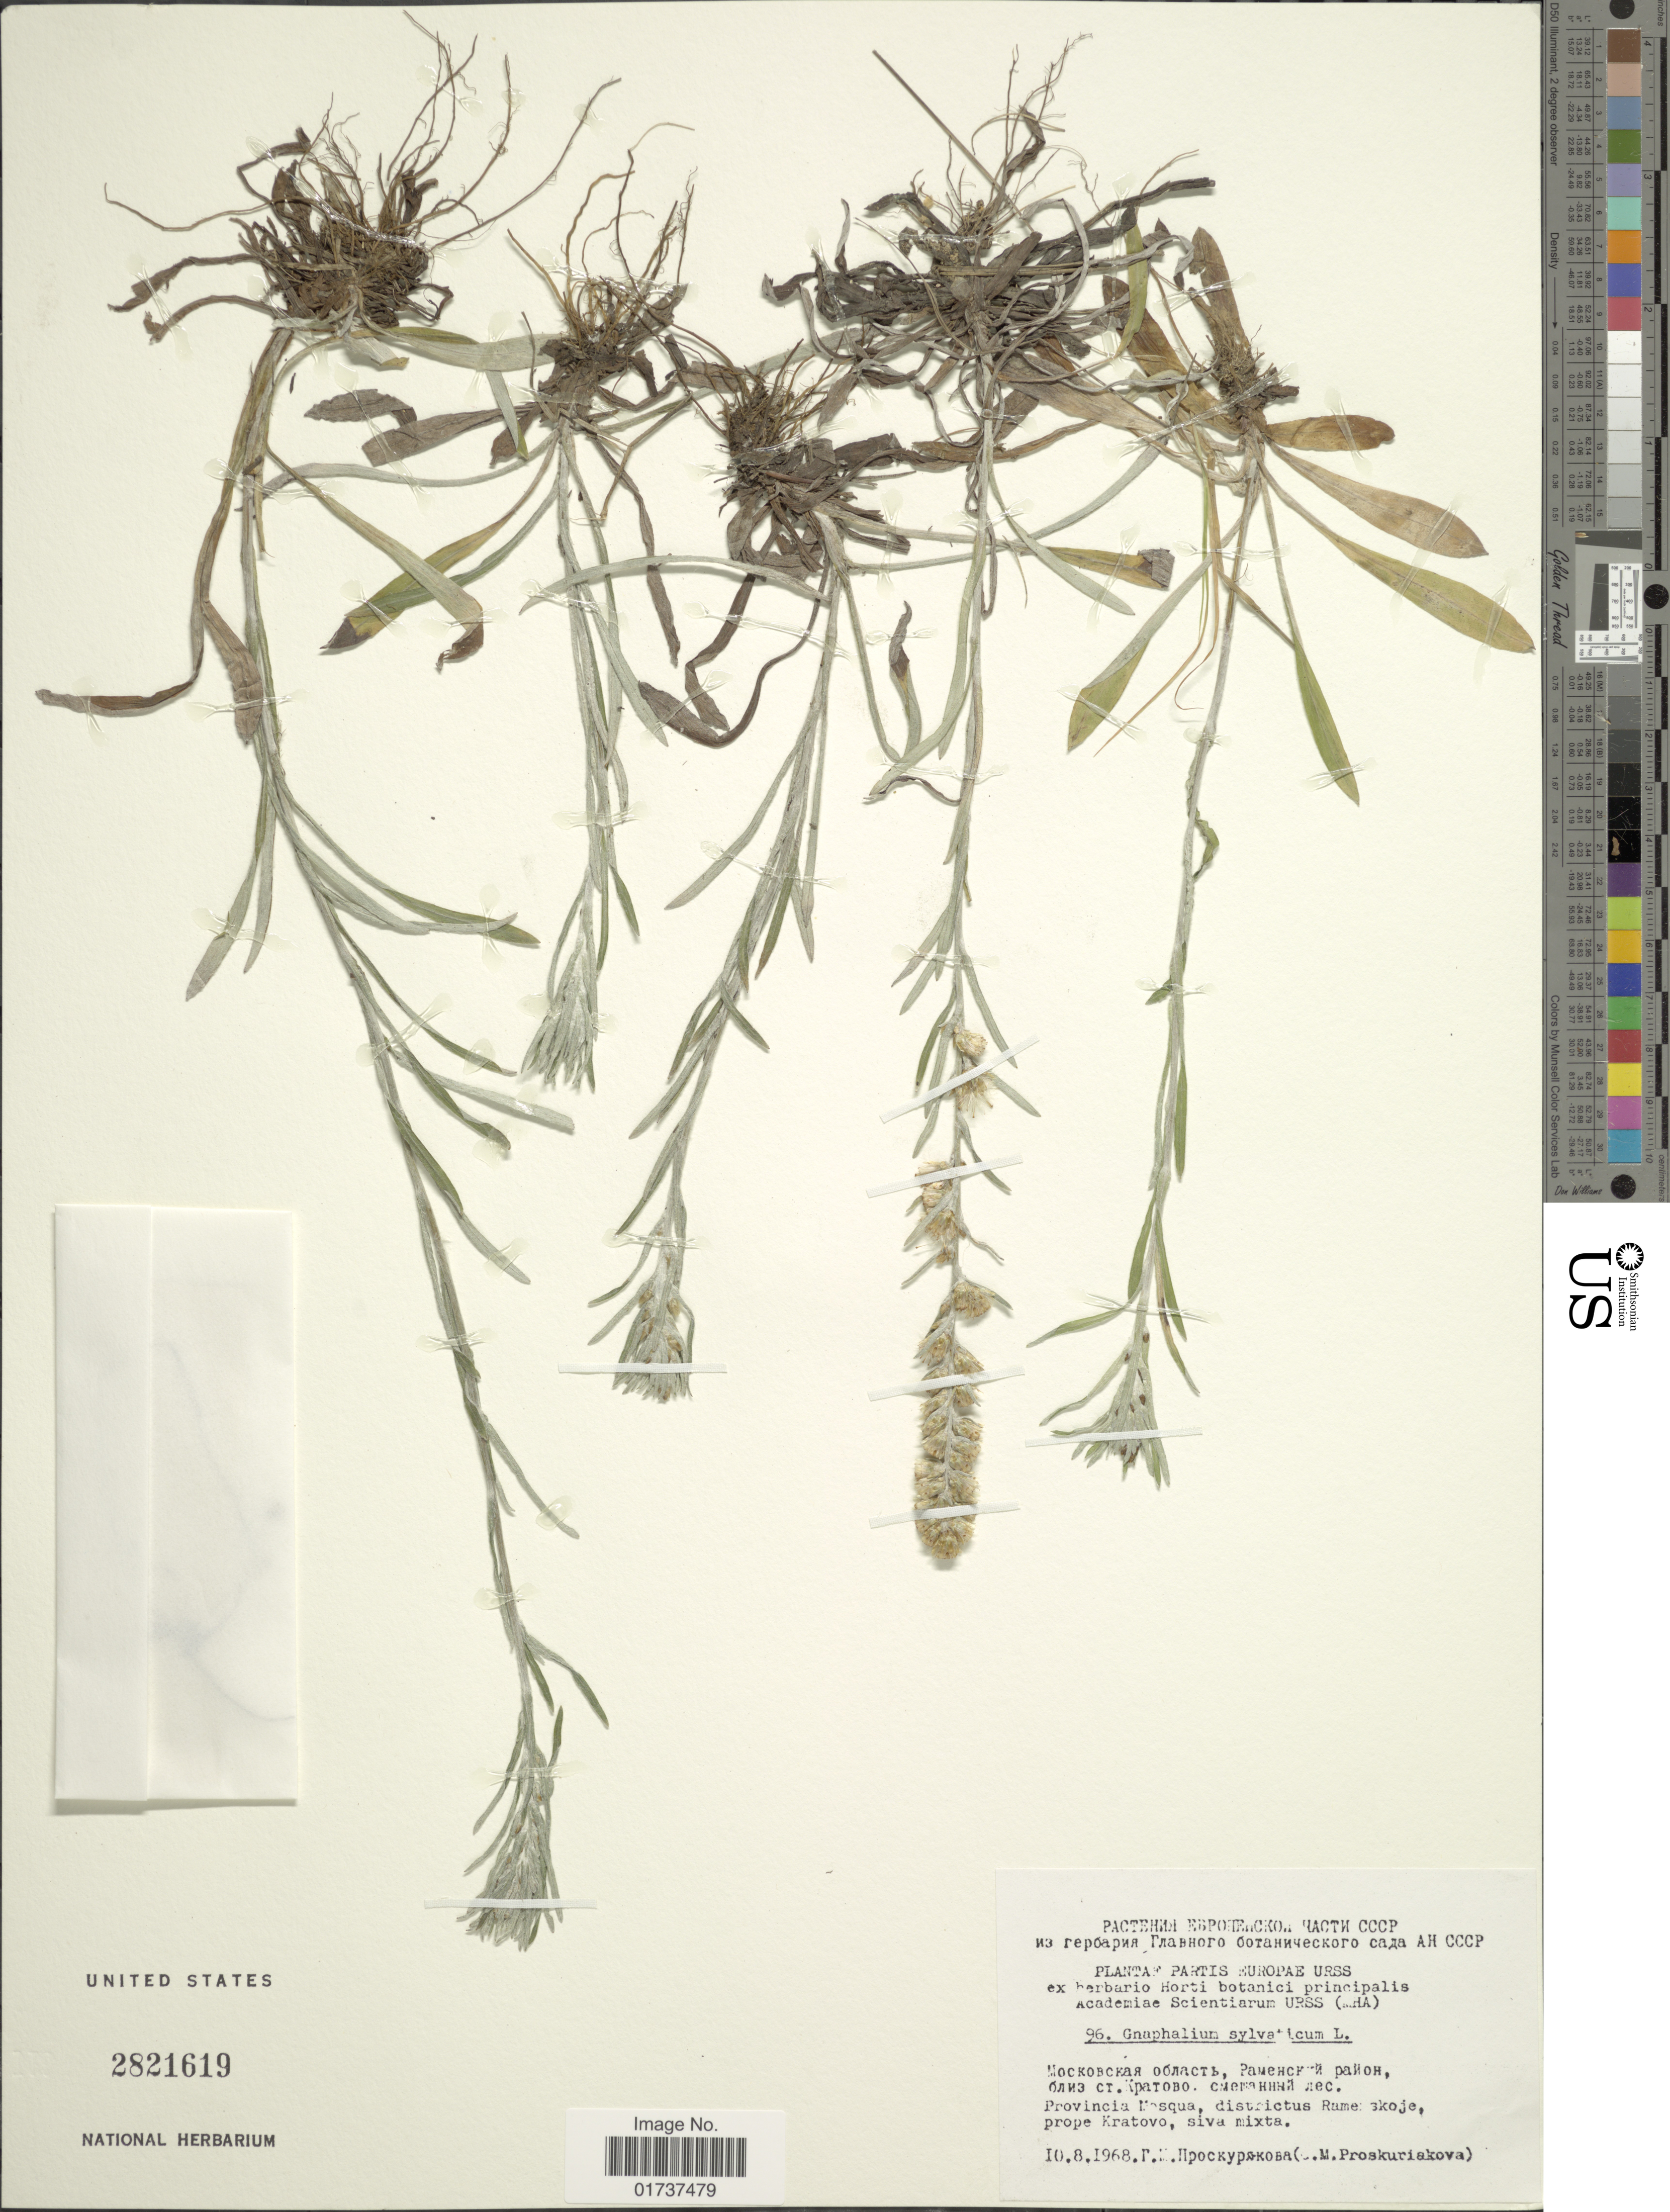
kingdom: Plantae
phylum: Tracheophyta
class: Magnoliopsida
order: Asterales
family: Asteraceae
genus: Gnaphalium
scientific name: Gnaphalium sylvaticum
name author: L.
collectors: G. Proskuriakova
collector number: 96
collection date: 1968-08-10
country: North Macedonia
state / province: Kratovo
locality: Provincia Mosqua, dustrictus Rama skoje, prope Kratovo, siva mi[Foreign script]ta, [Foreign script]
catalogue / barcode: US 2821619